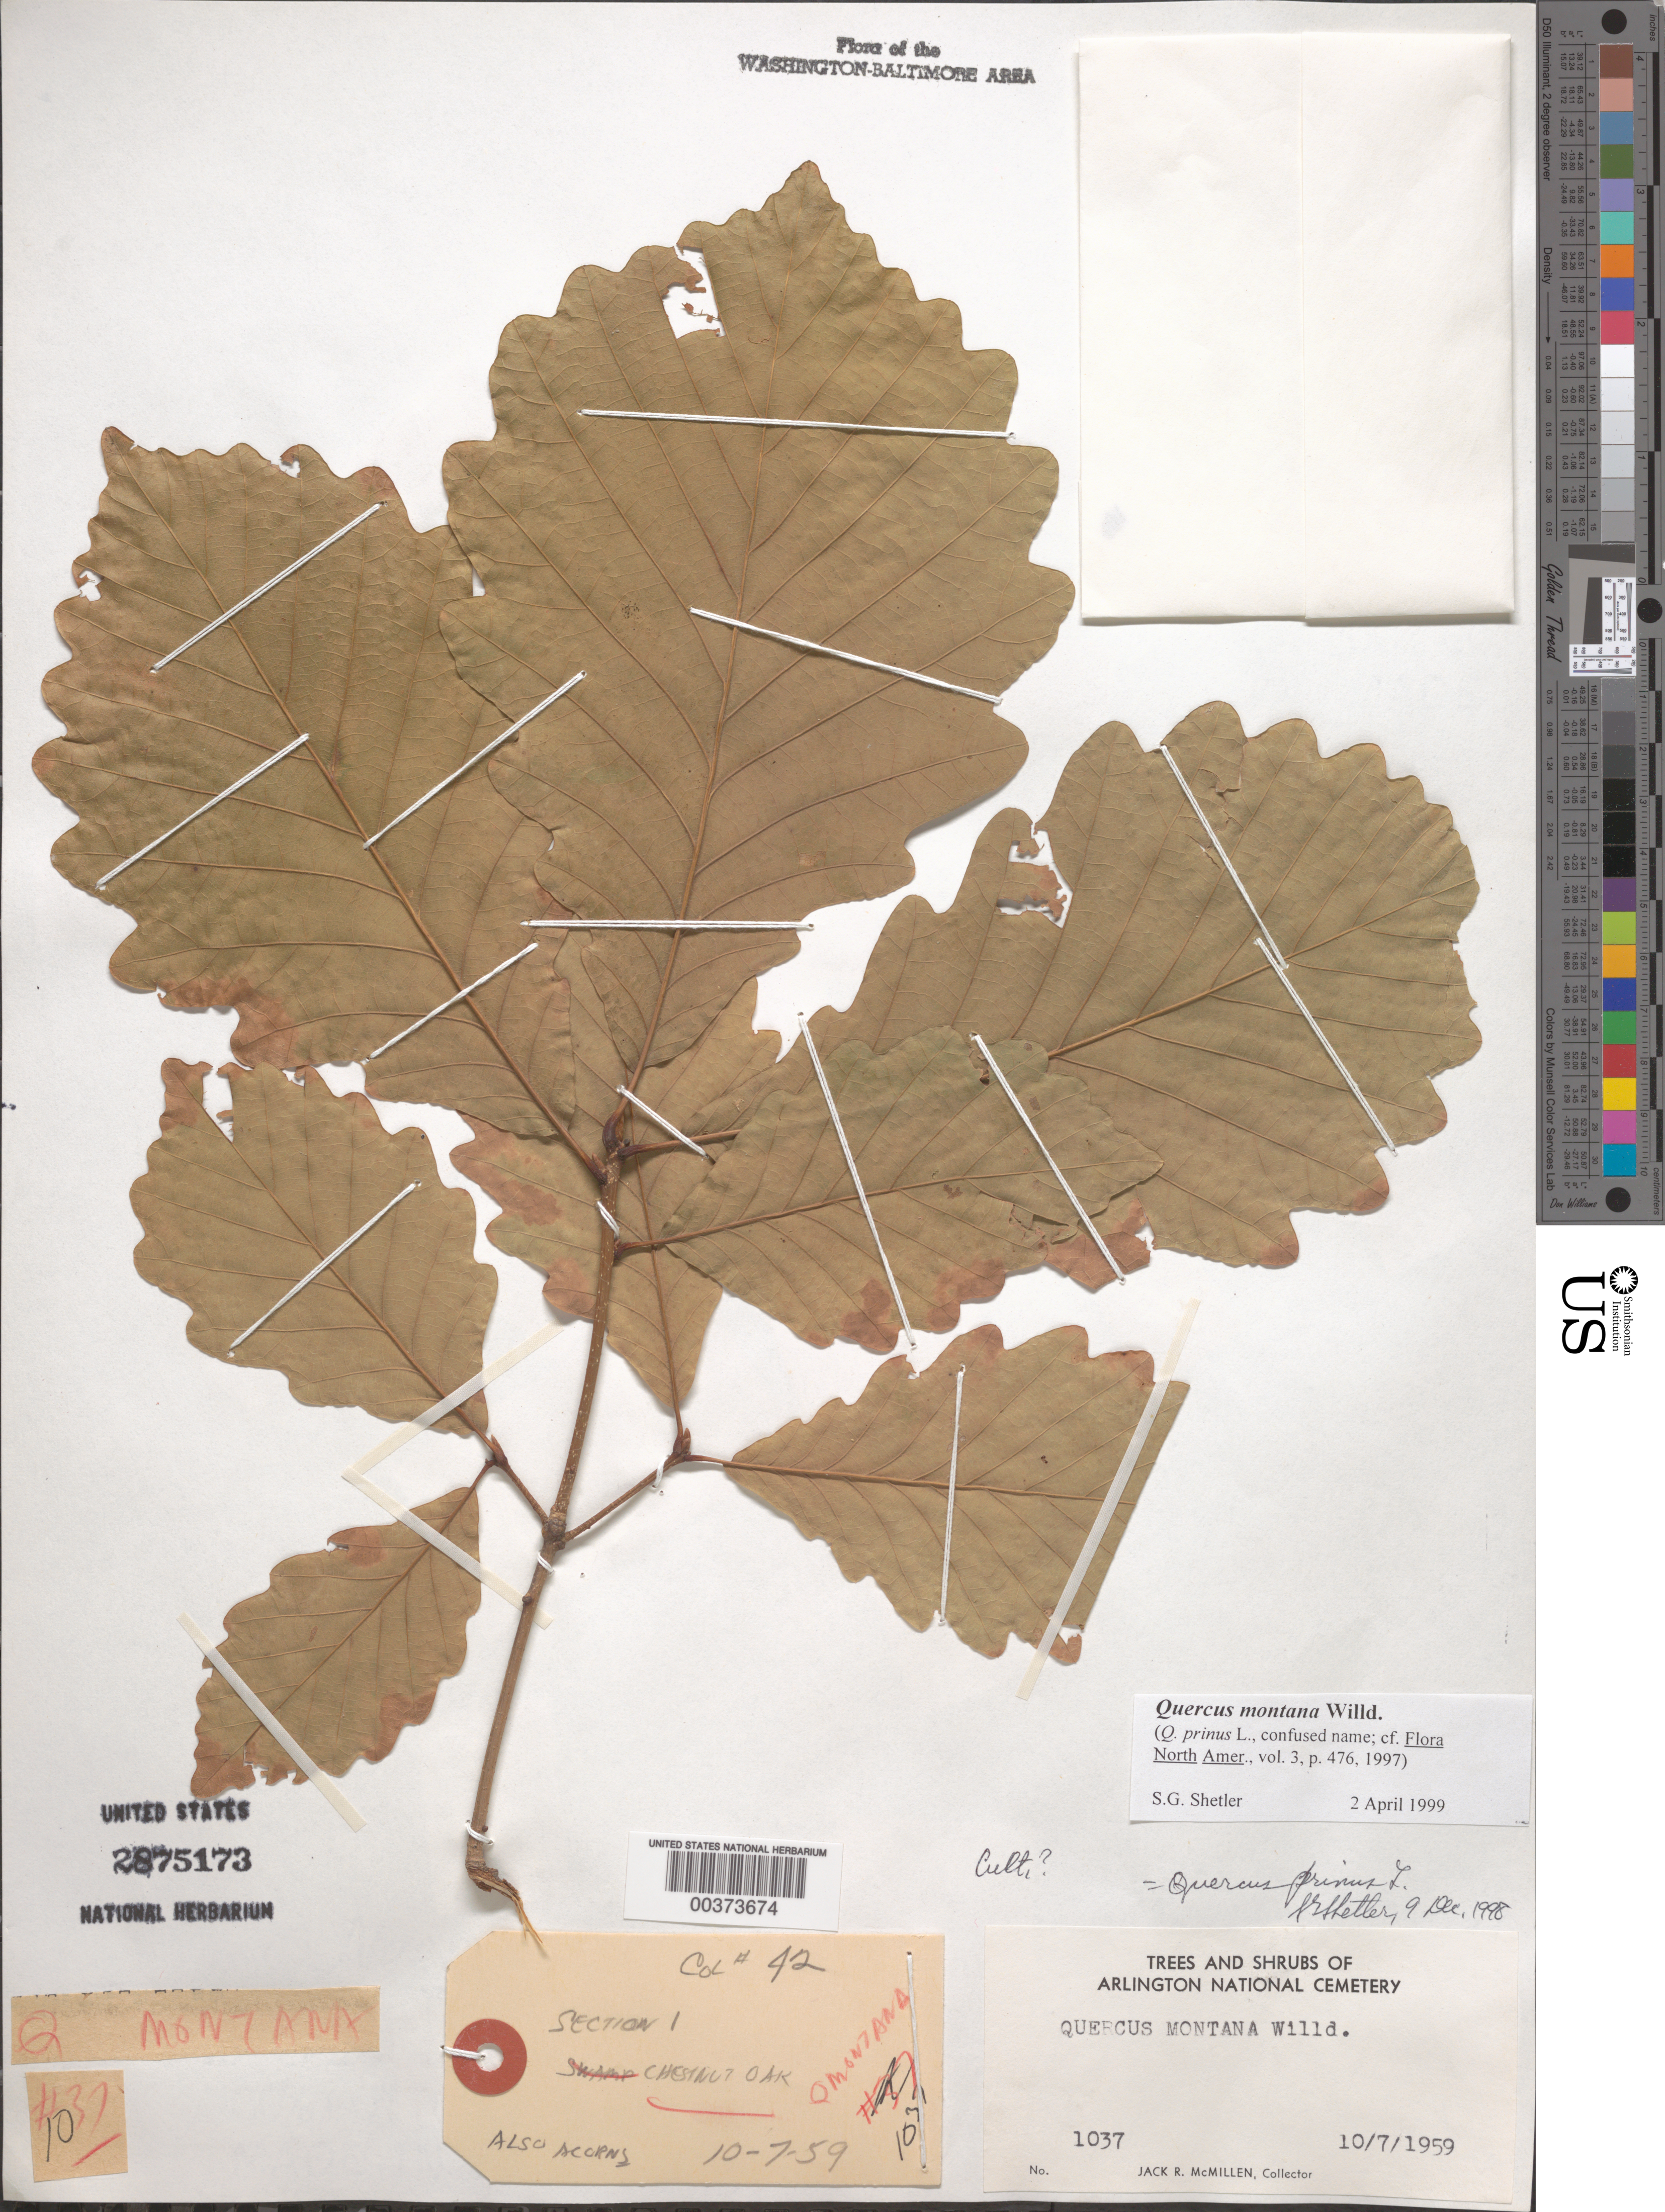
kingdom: Plantae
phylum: Tracheophyta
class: Magnoliopsida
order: Fagales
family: Fagaceae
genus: Quercus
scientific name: Quercus montana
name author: Willd.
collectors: J. McMillen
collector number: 1037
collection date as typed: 07 Oct 1959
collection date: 1959-10-07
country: United States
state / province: Virginia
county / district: Arlington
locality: Arlington National Cemetery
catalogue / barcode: US 2875173